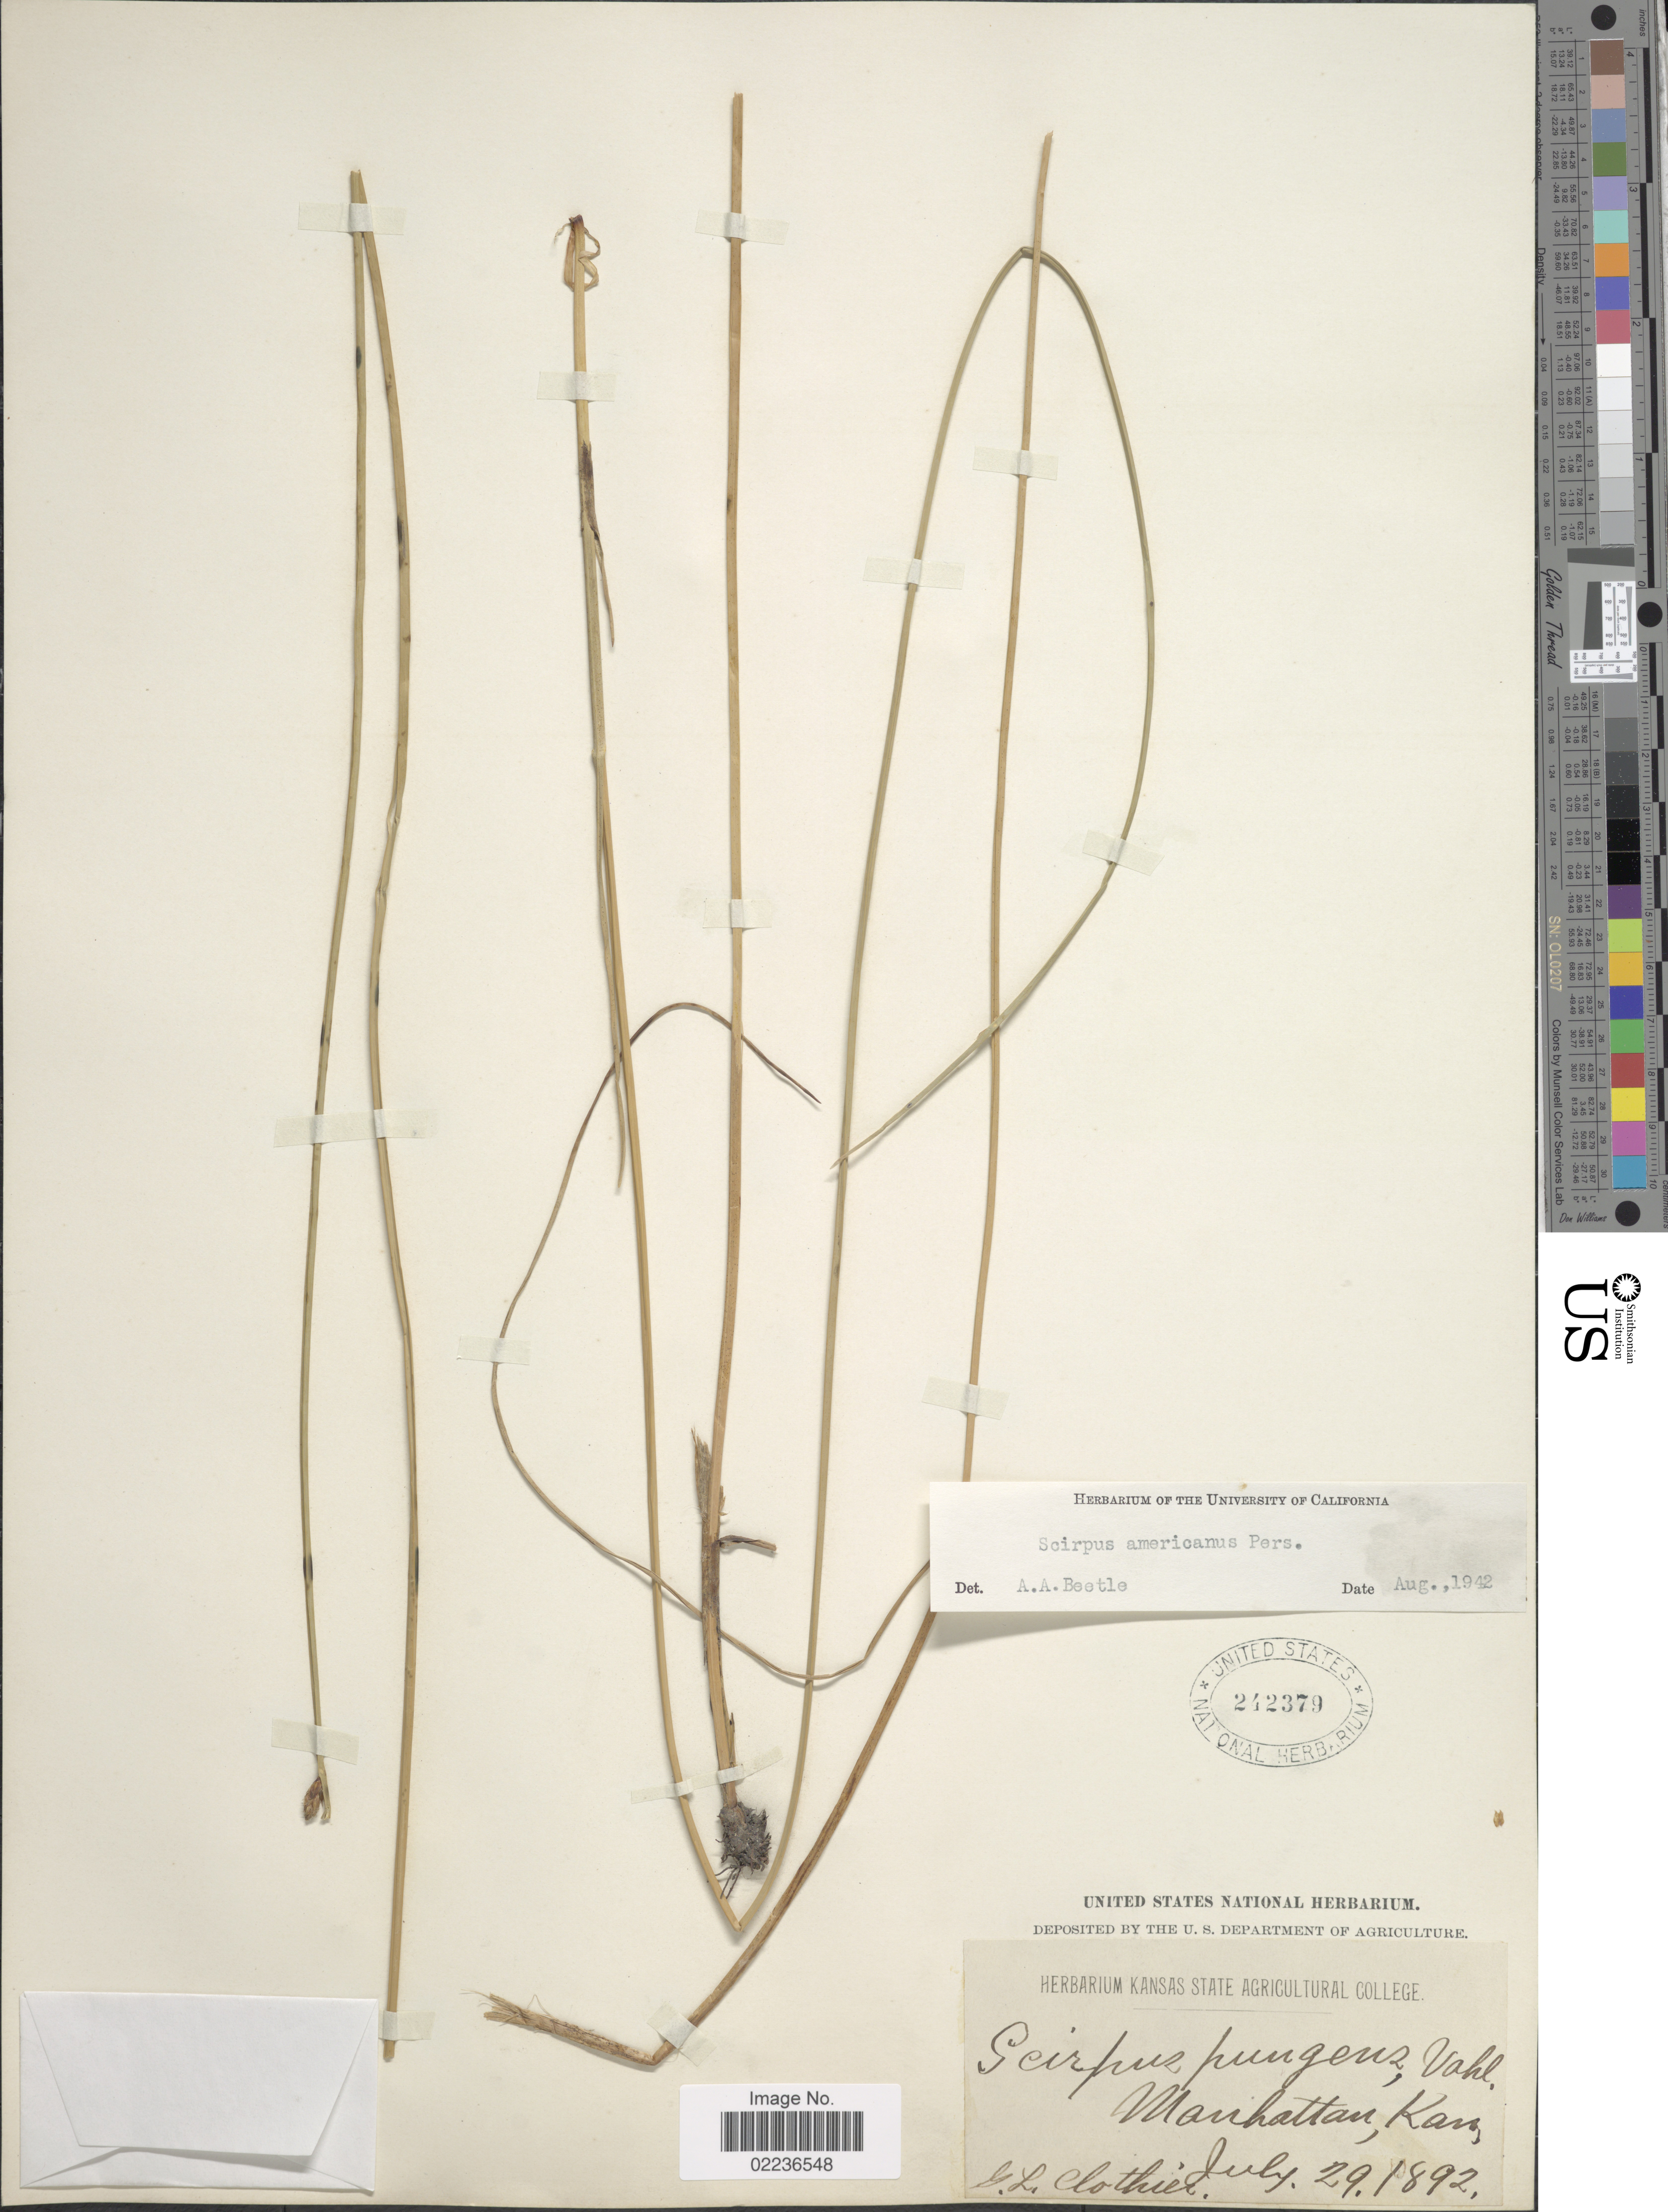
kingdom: Plantae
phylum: Tracheophyta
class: Liliopsida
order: Poales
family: Cyperaceae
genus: Schoenoplectus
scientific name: Schoenoplectus pungens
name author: (Vahl) Palla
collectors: G. Clothier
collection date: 1892-07-29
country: United States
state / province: Kansas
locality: Manhattan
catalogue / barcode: US 242379